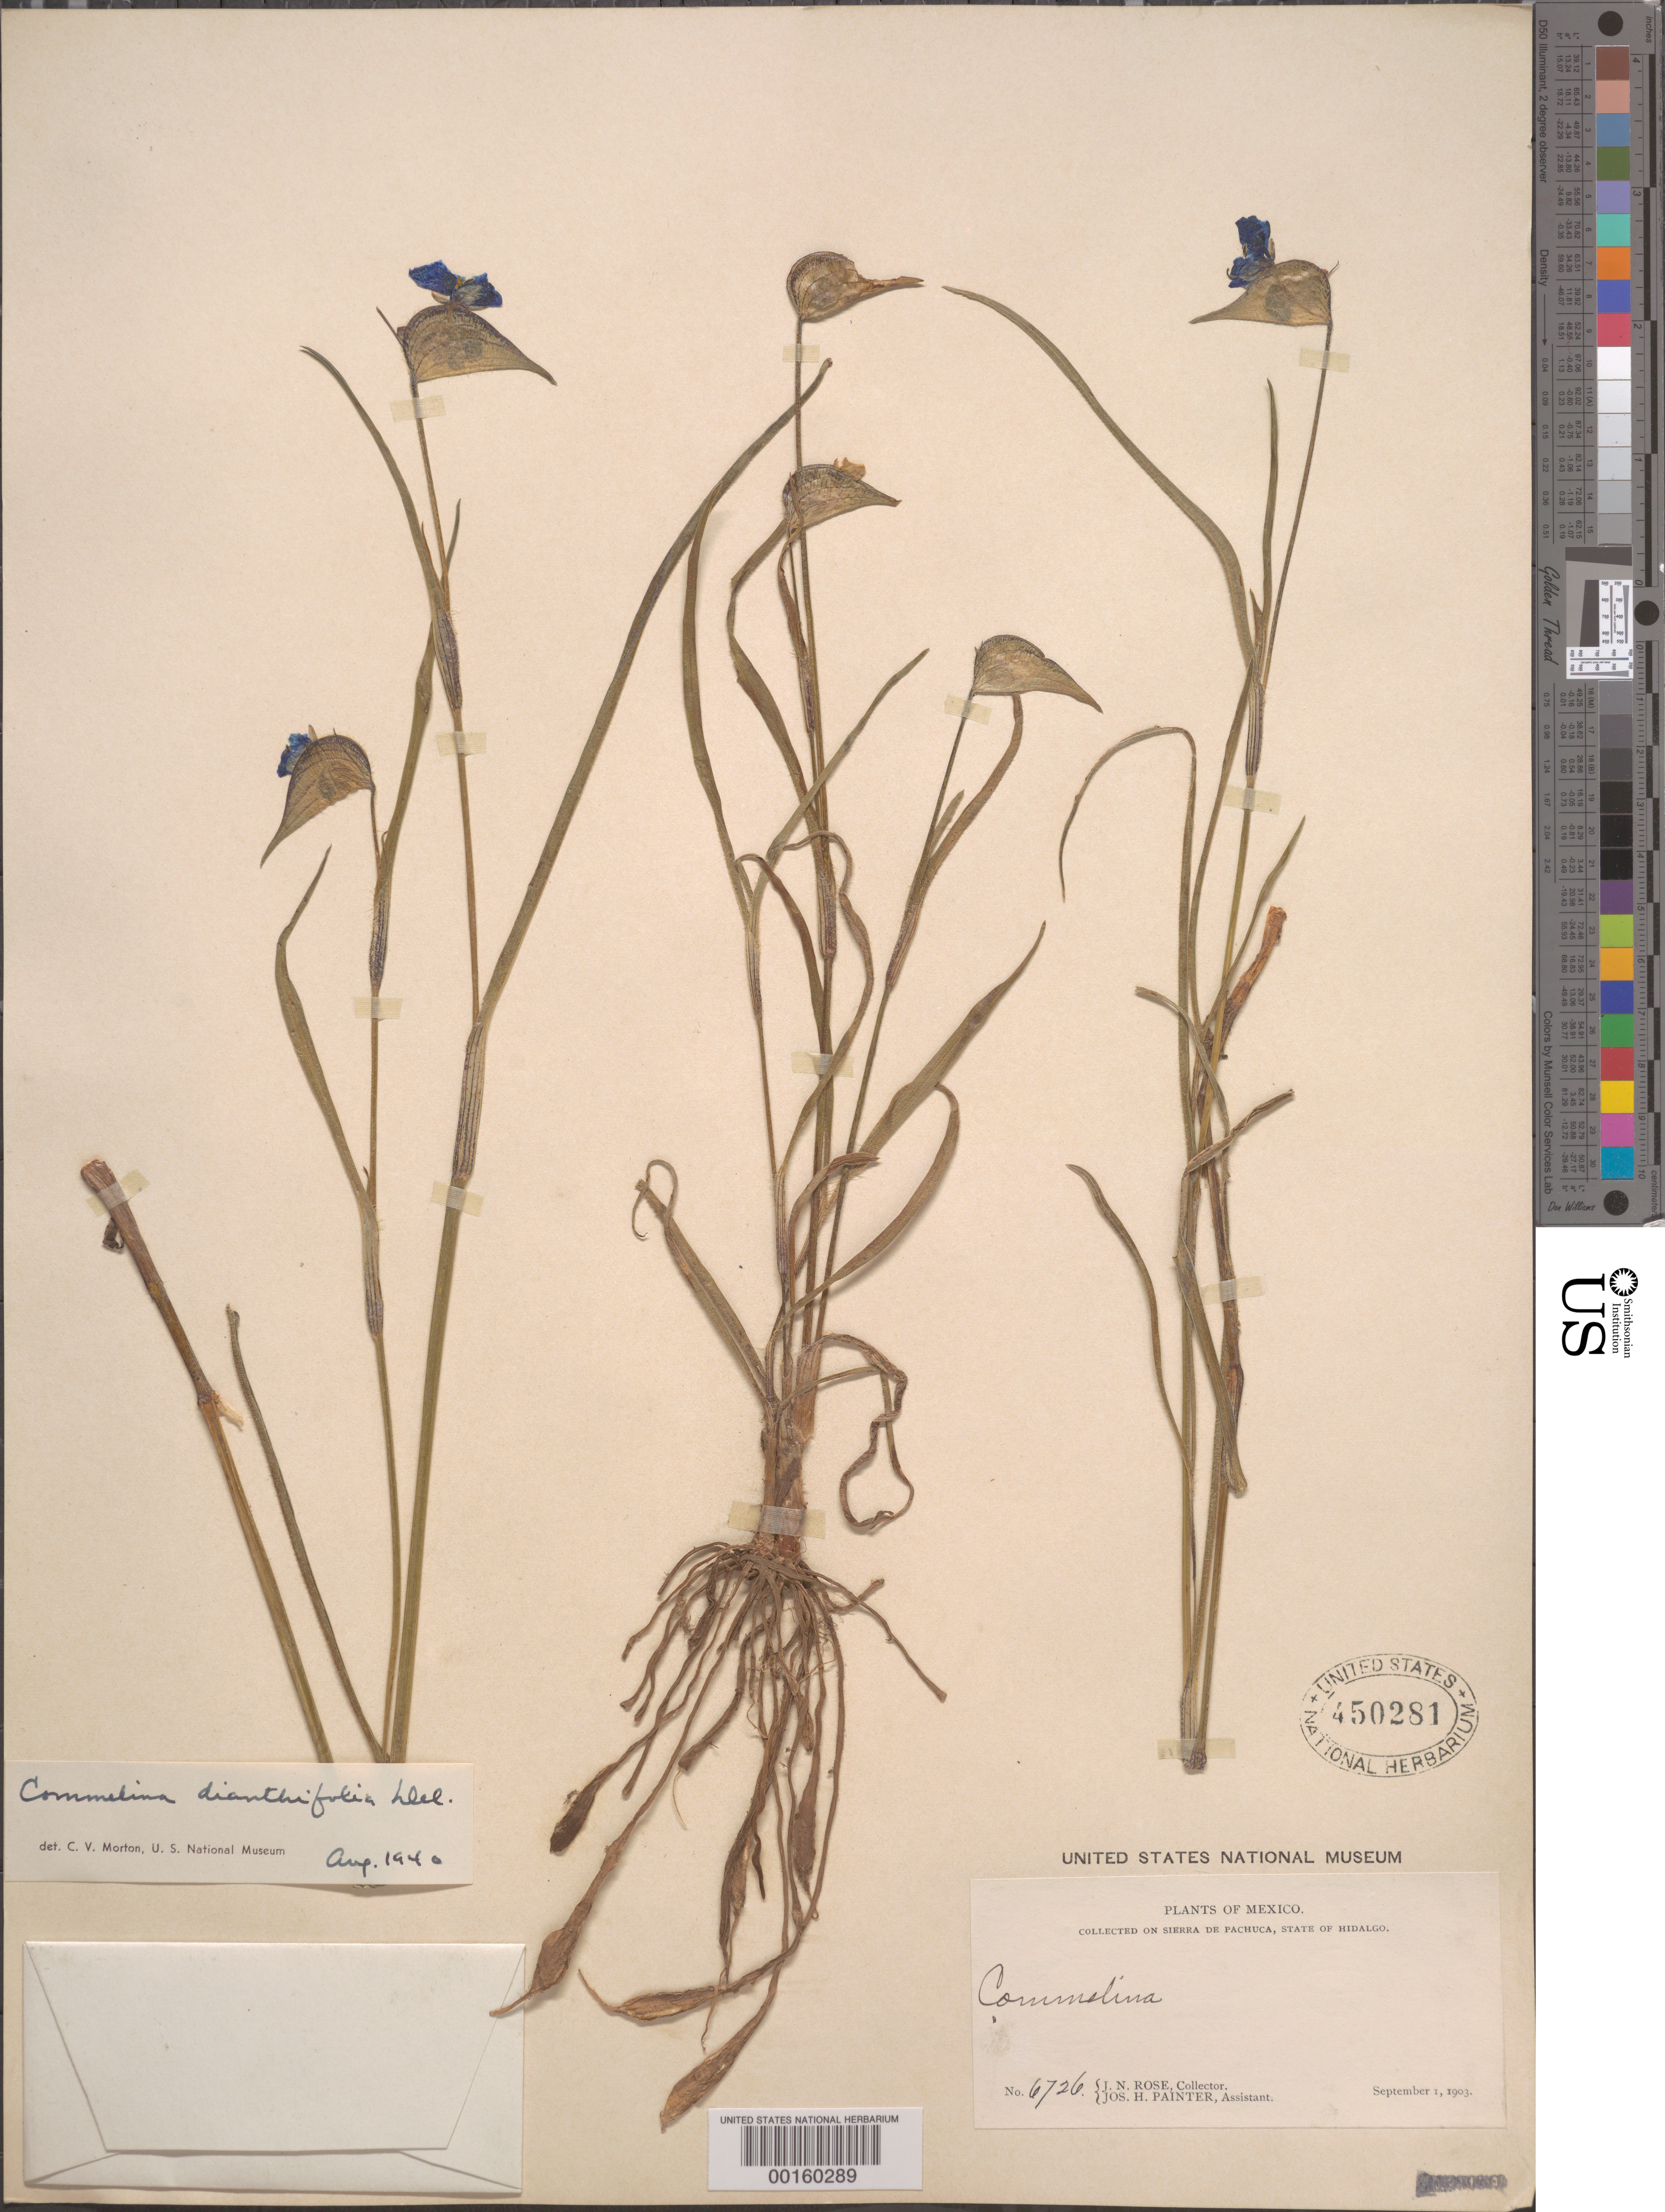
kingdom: Plantae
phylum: Tracheophyta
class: Liliopsida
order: Commelinales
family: Commelinaceae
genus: Commelina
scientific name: Commelina dianthifolia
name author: Redouté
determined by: Morton, C. V.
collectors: J. N. Rose & J. H. Painter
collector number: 6726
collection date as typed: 01 Sep 1903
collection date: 1903-09-01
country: Mexico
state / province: Hidalgo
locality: Sierra de Pachuca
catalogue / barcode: US 450281